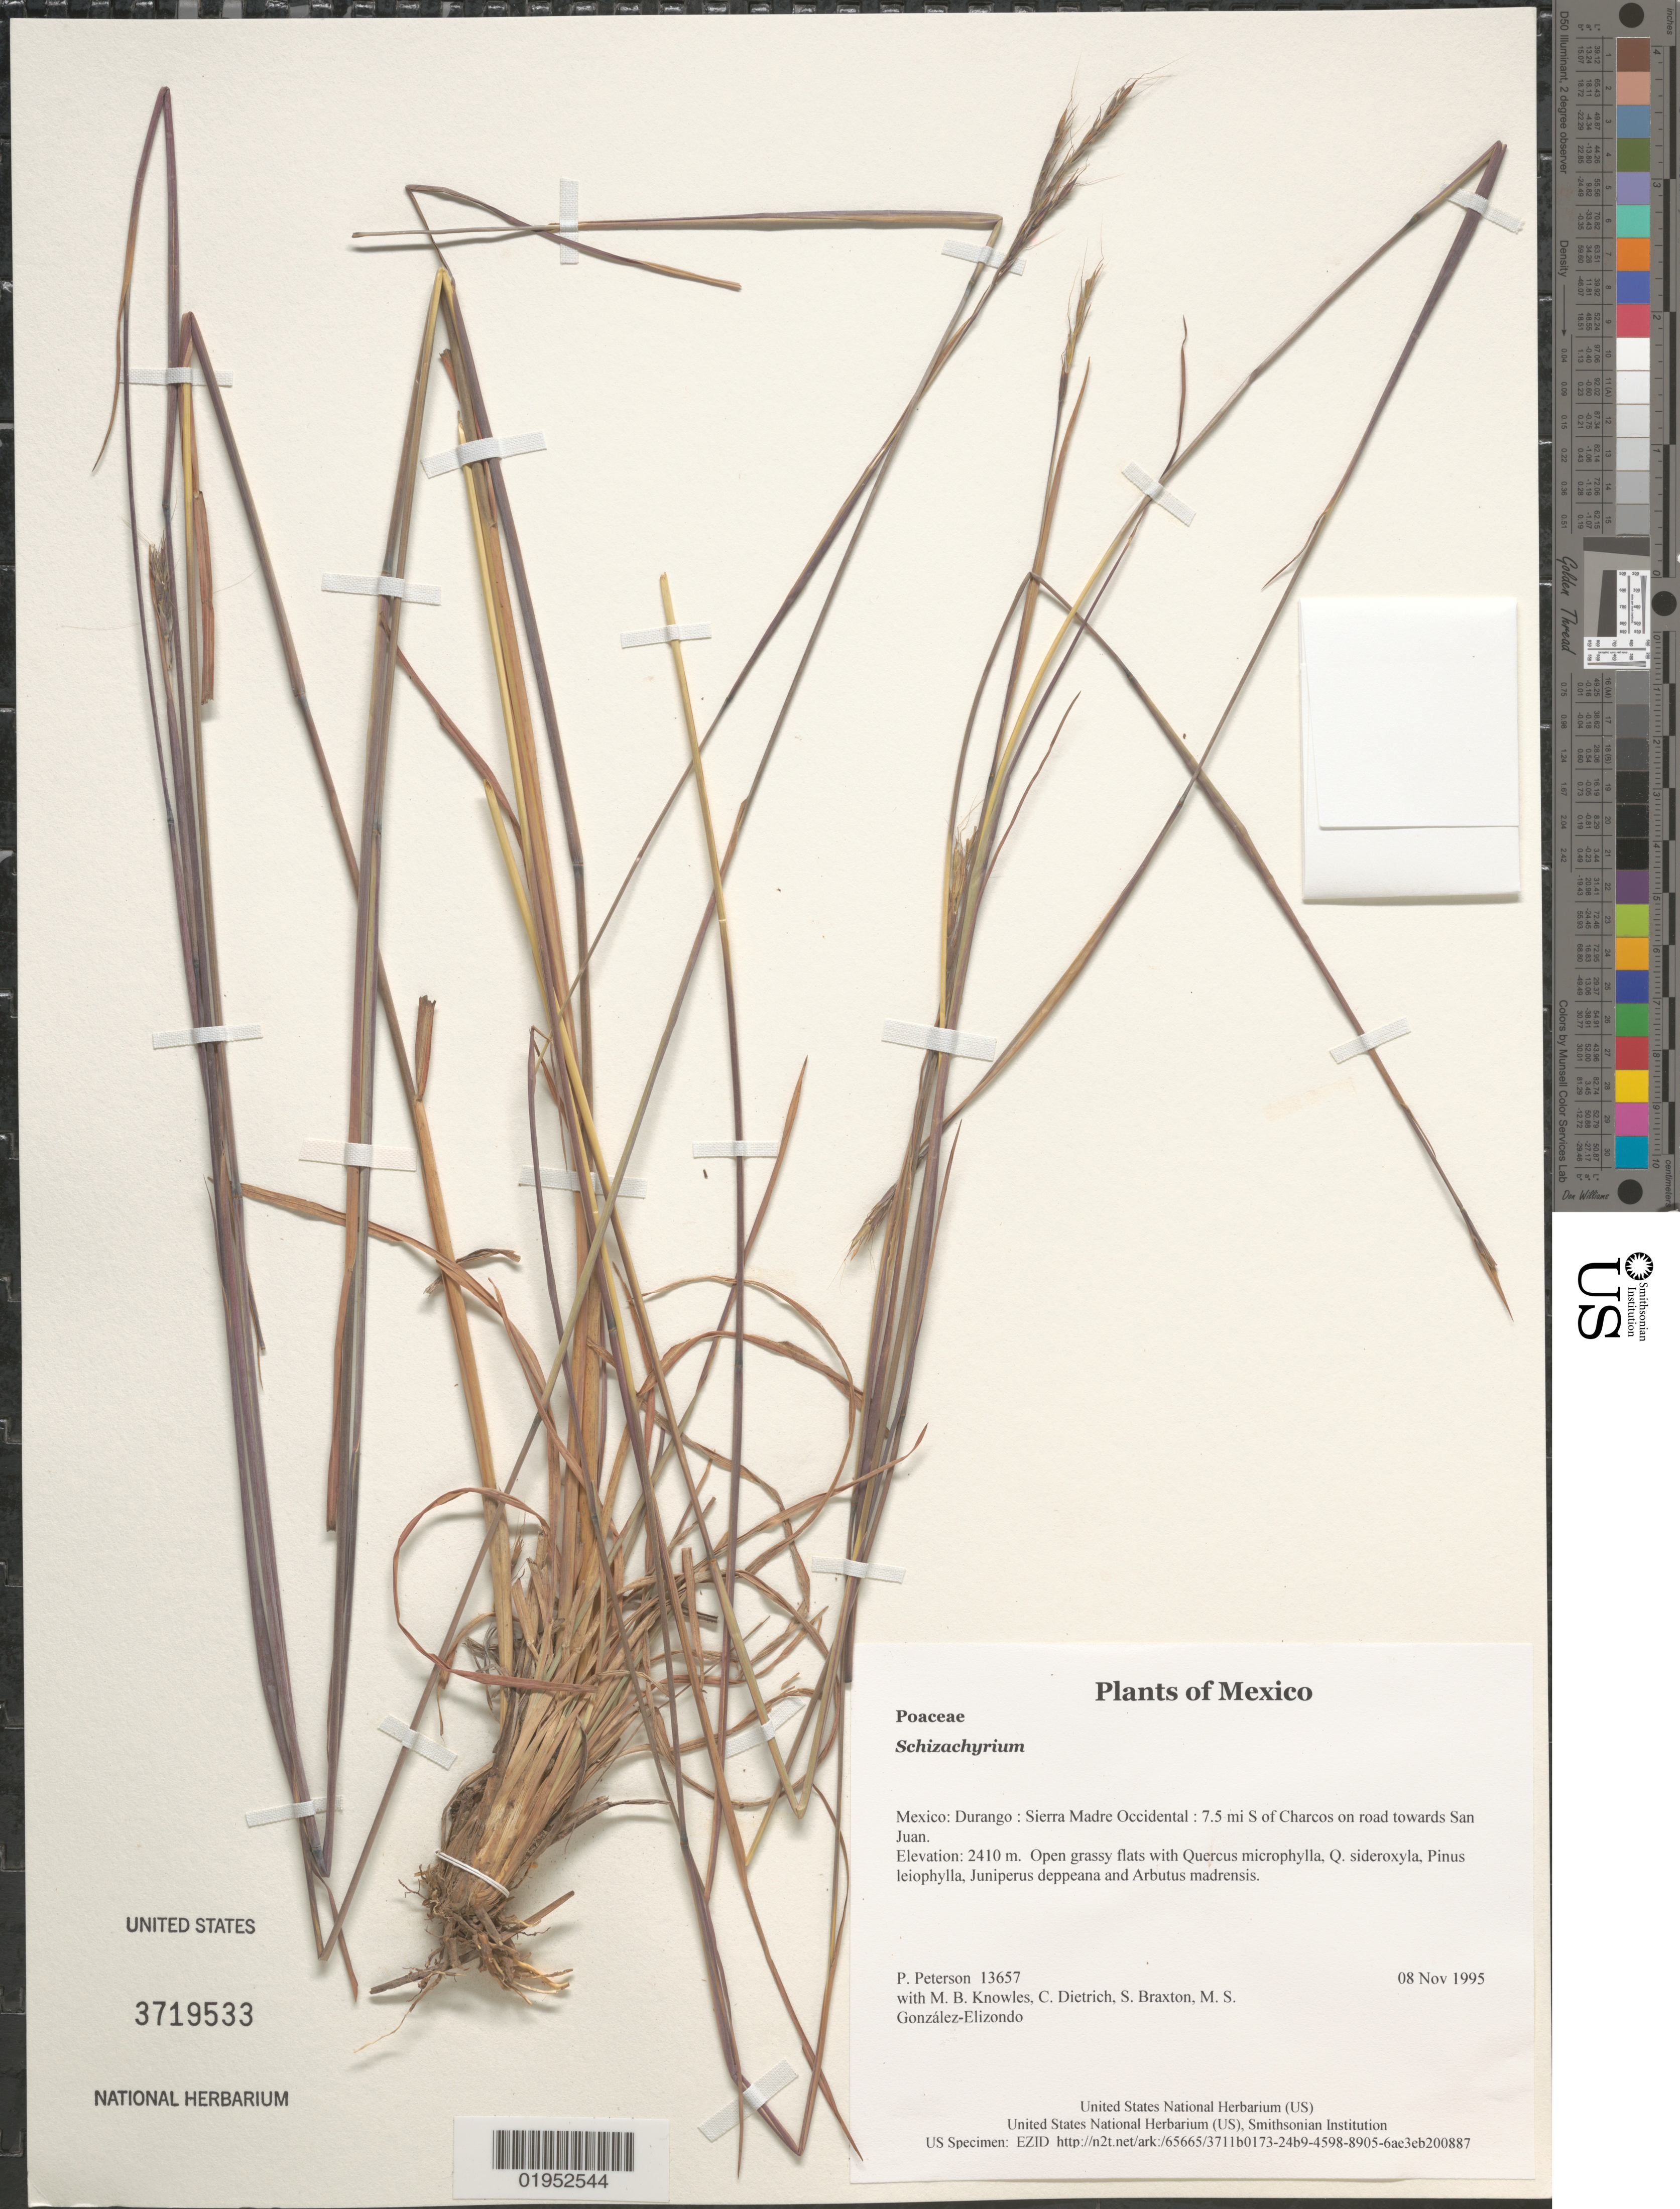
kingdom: Plantae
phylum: Tracheophyta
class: Liliopsida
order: Poales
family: Poaceae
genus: Schizachyrium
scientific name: Schizachyrium sp.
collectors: P. M. Peterson, M. B. Knowles, C. Dietrich, S. Braxton & M. S. González-Elizondo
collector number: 13657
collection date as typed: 08 Nov 1995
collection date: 1995-11-08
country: Mexico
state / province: Durango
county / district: Sierra Madre Occidental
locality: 7.5 mi S of Charcos on road towards San Juan.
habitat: Open grassy flats with Quercus microphylla, Q. sideroxyla, Pinus leiophylla, Juniperus deppeana and Arbutus madrensis.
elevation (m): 2410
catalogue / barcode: US 3719533